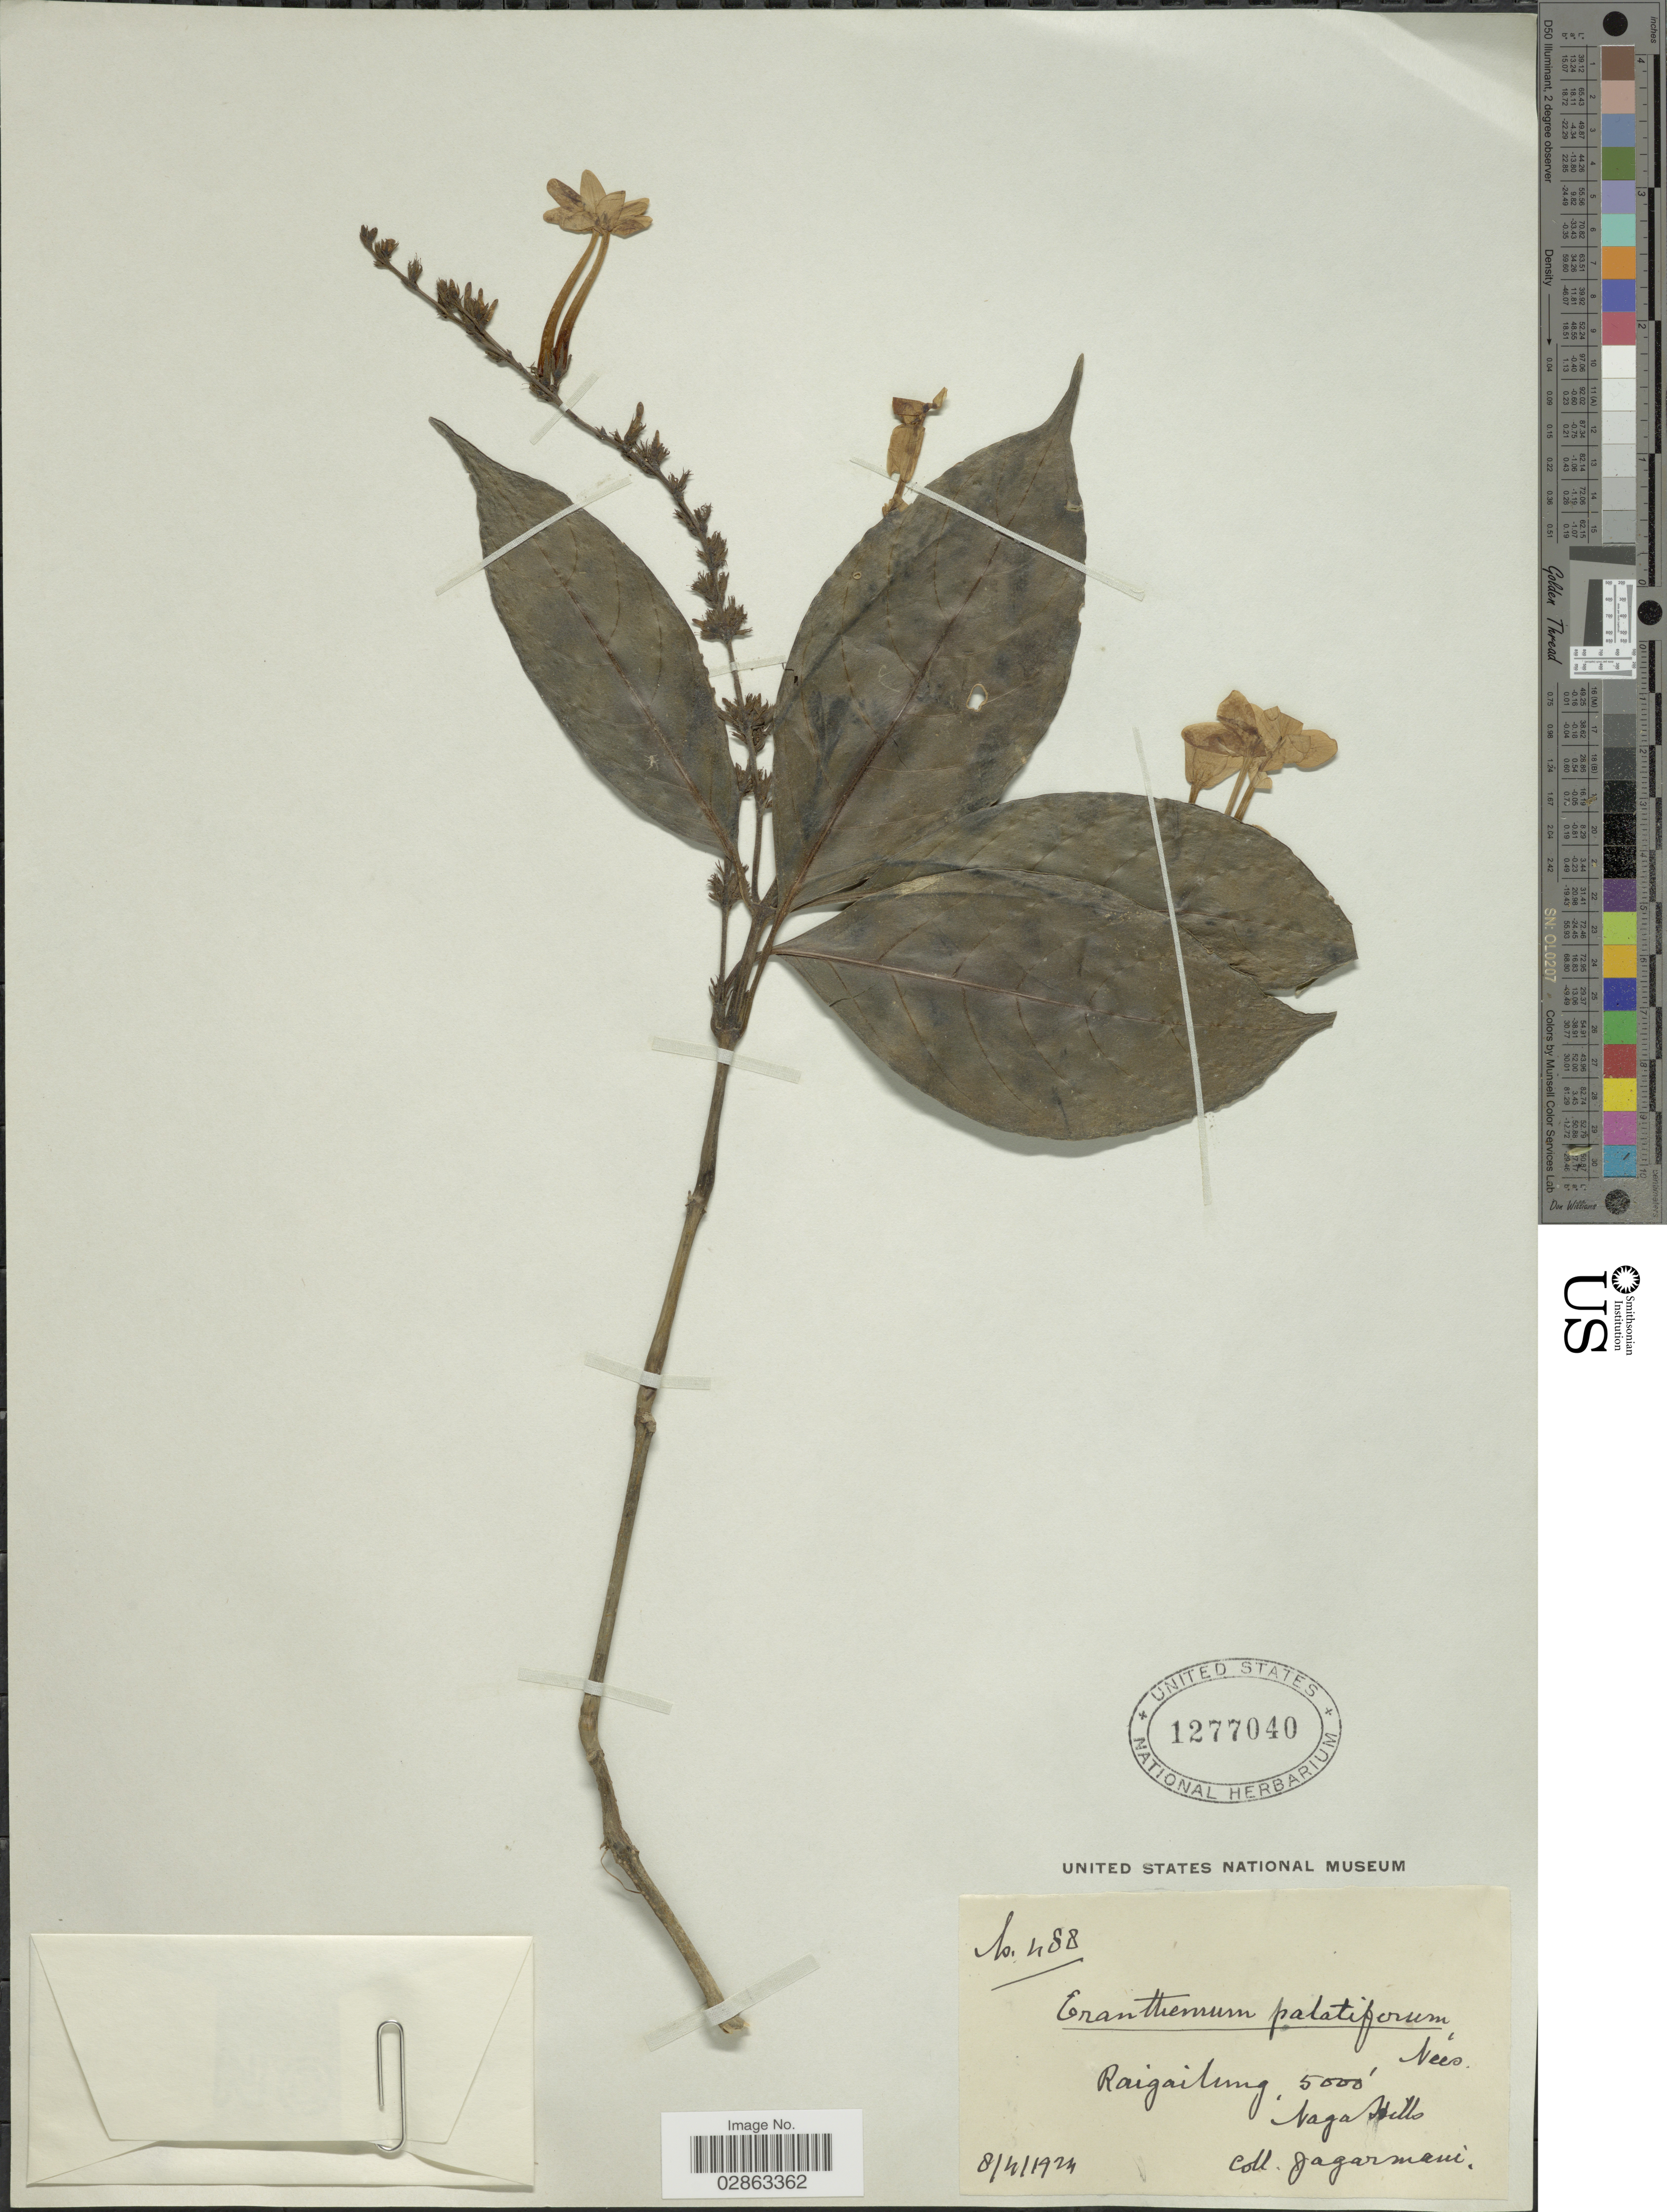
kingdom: Plantae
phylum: Tracheophyta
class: Magnoliopsida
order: Lamiales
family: Acanthaceae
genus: Eranthemum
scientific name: Eranthemum palatiferum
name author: Nees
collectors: -. Jagarmani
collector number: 488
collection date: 1924-04-08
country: India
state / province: Nagaland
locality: Raigailung, Naga Hills.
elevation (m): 1524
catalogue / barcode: US 1277040